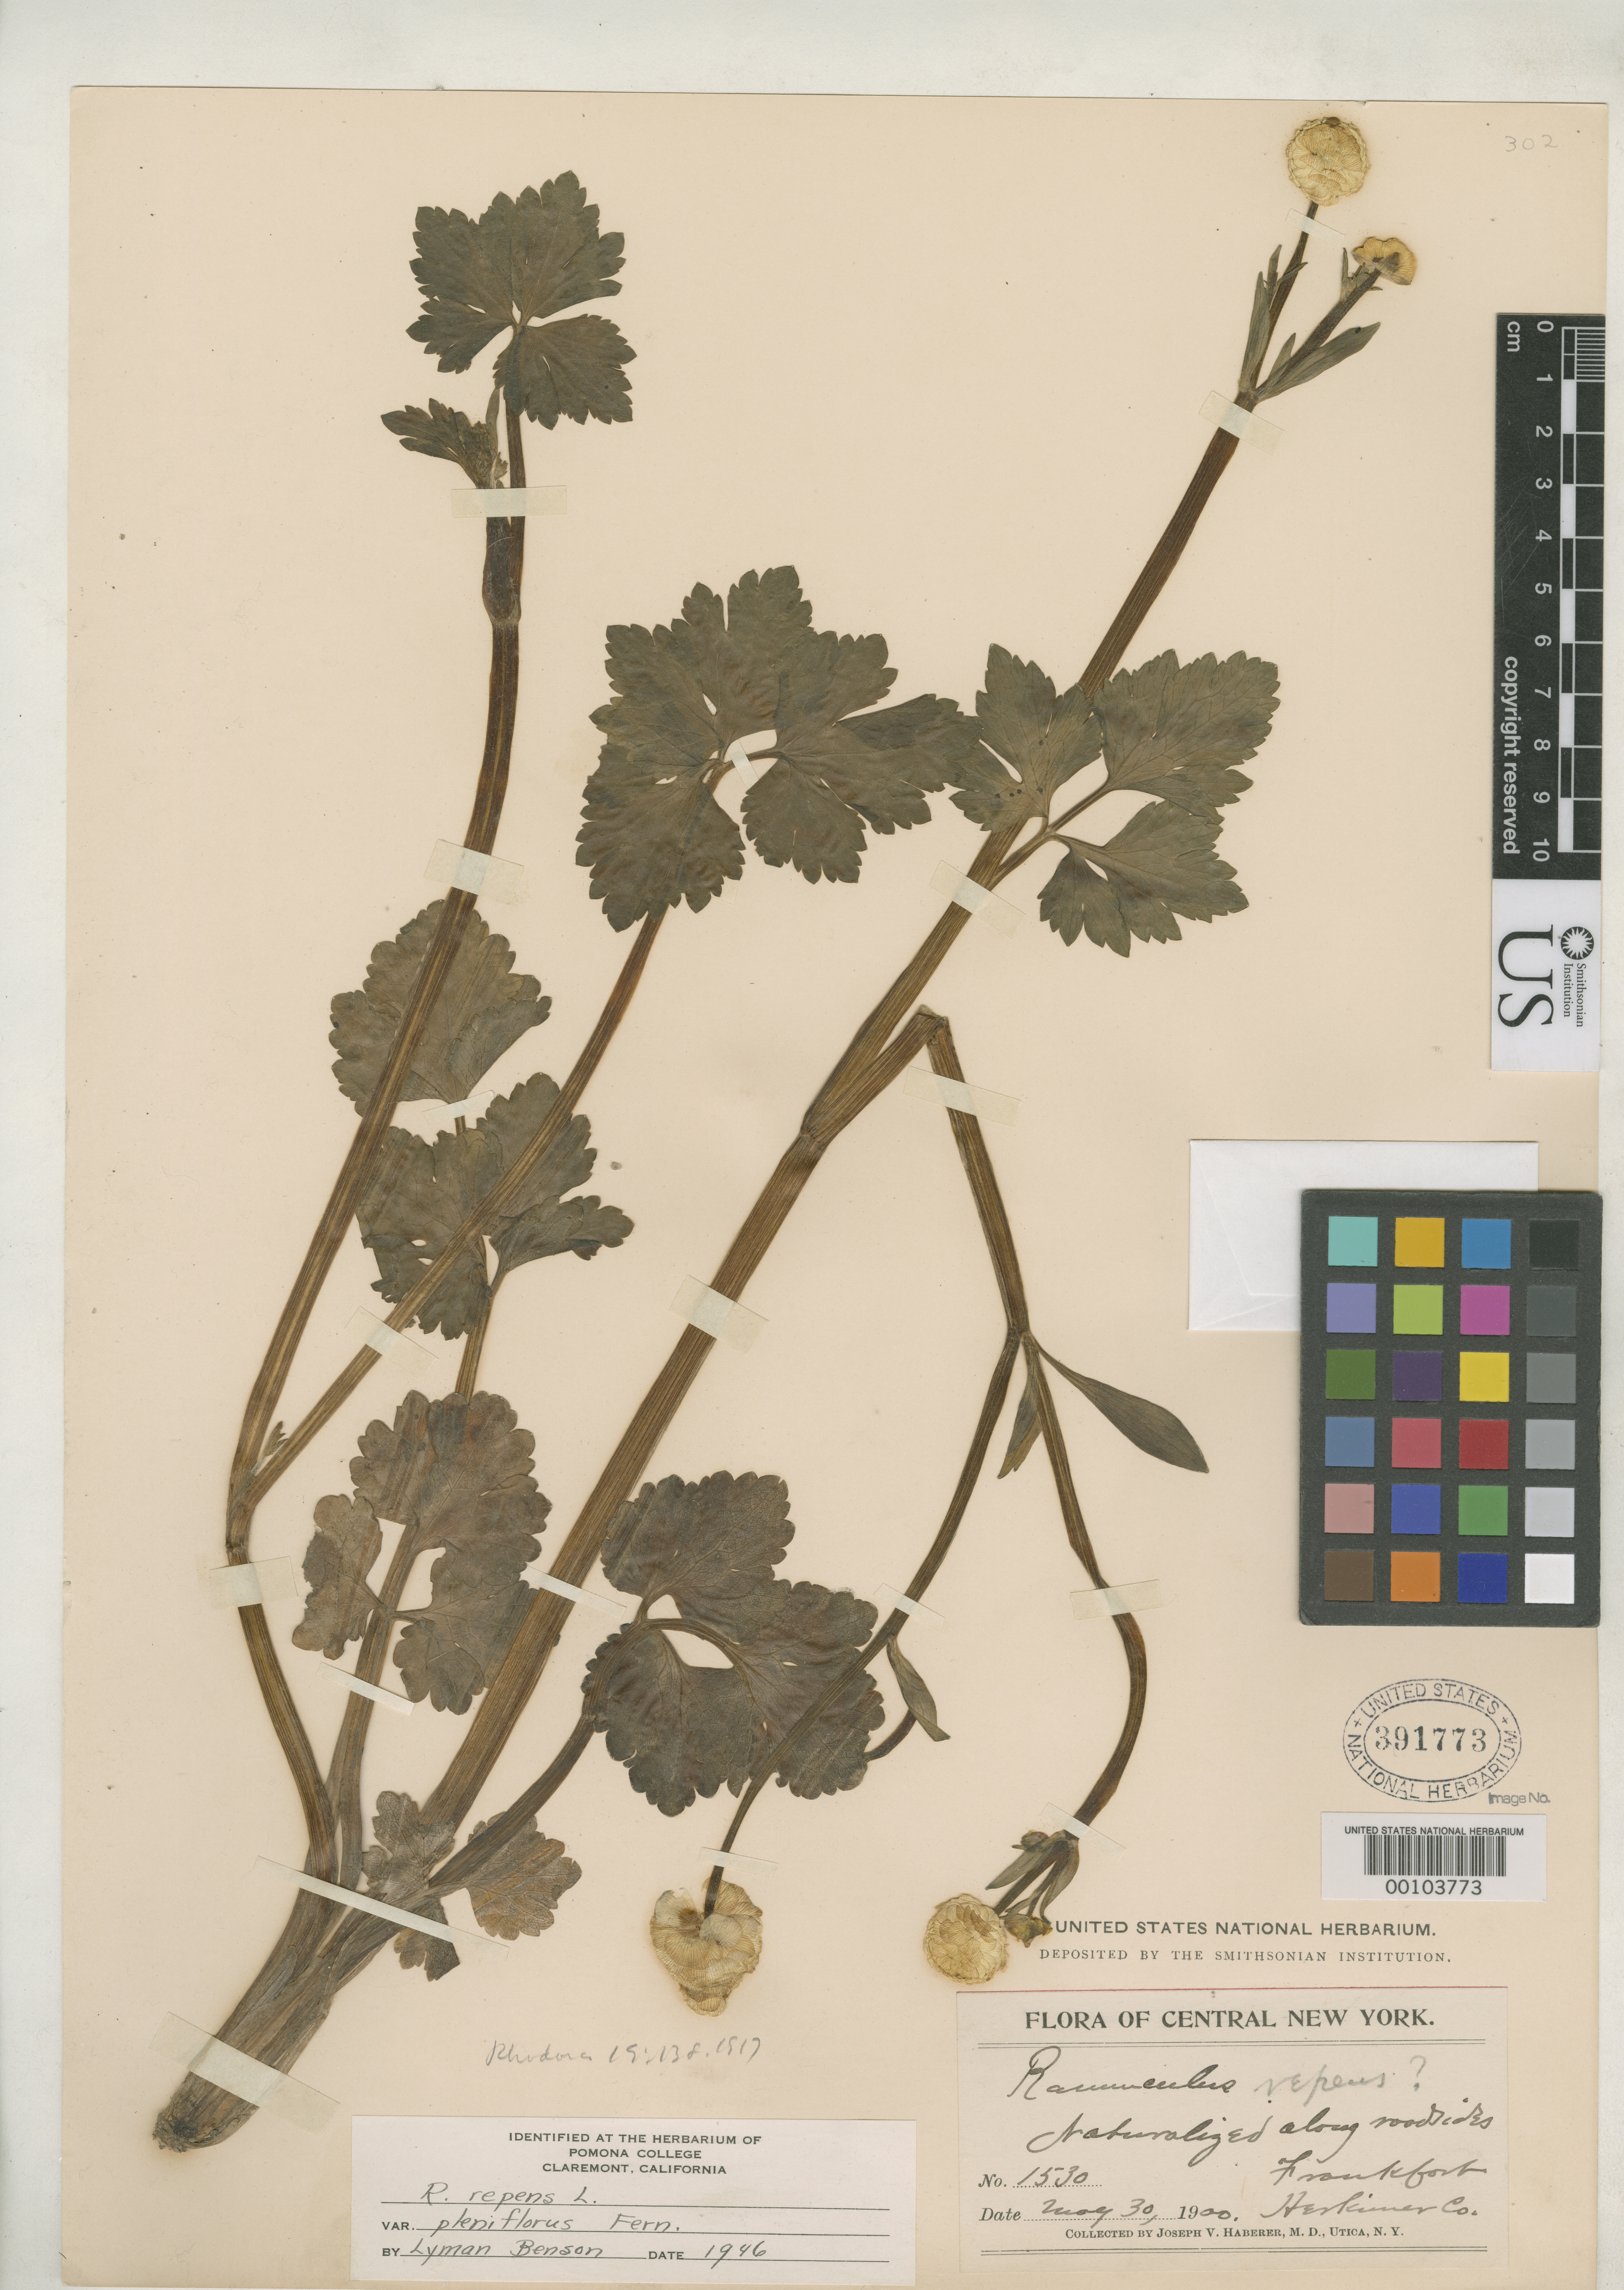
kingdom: Plantae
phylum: Tracheophyta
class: Magnoliopsida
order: Ranunculales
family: Ranunculaceae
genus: Ranunculus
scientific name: Ranunculus repens var. pleniflorus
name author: Fernald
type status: Isotype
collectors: J. V. Haberer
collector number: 1530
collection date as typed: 30 May 1900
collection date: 1900-05-30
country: United States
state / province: New York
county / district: Herkimer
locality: Frankfort.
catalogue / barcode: US 391773